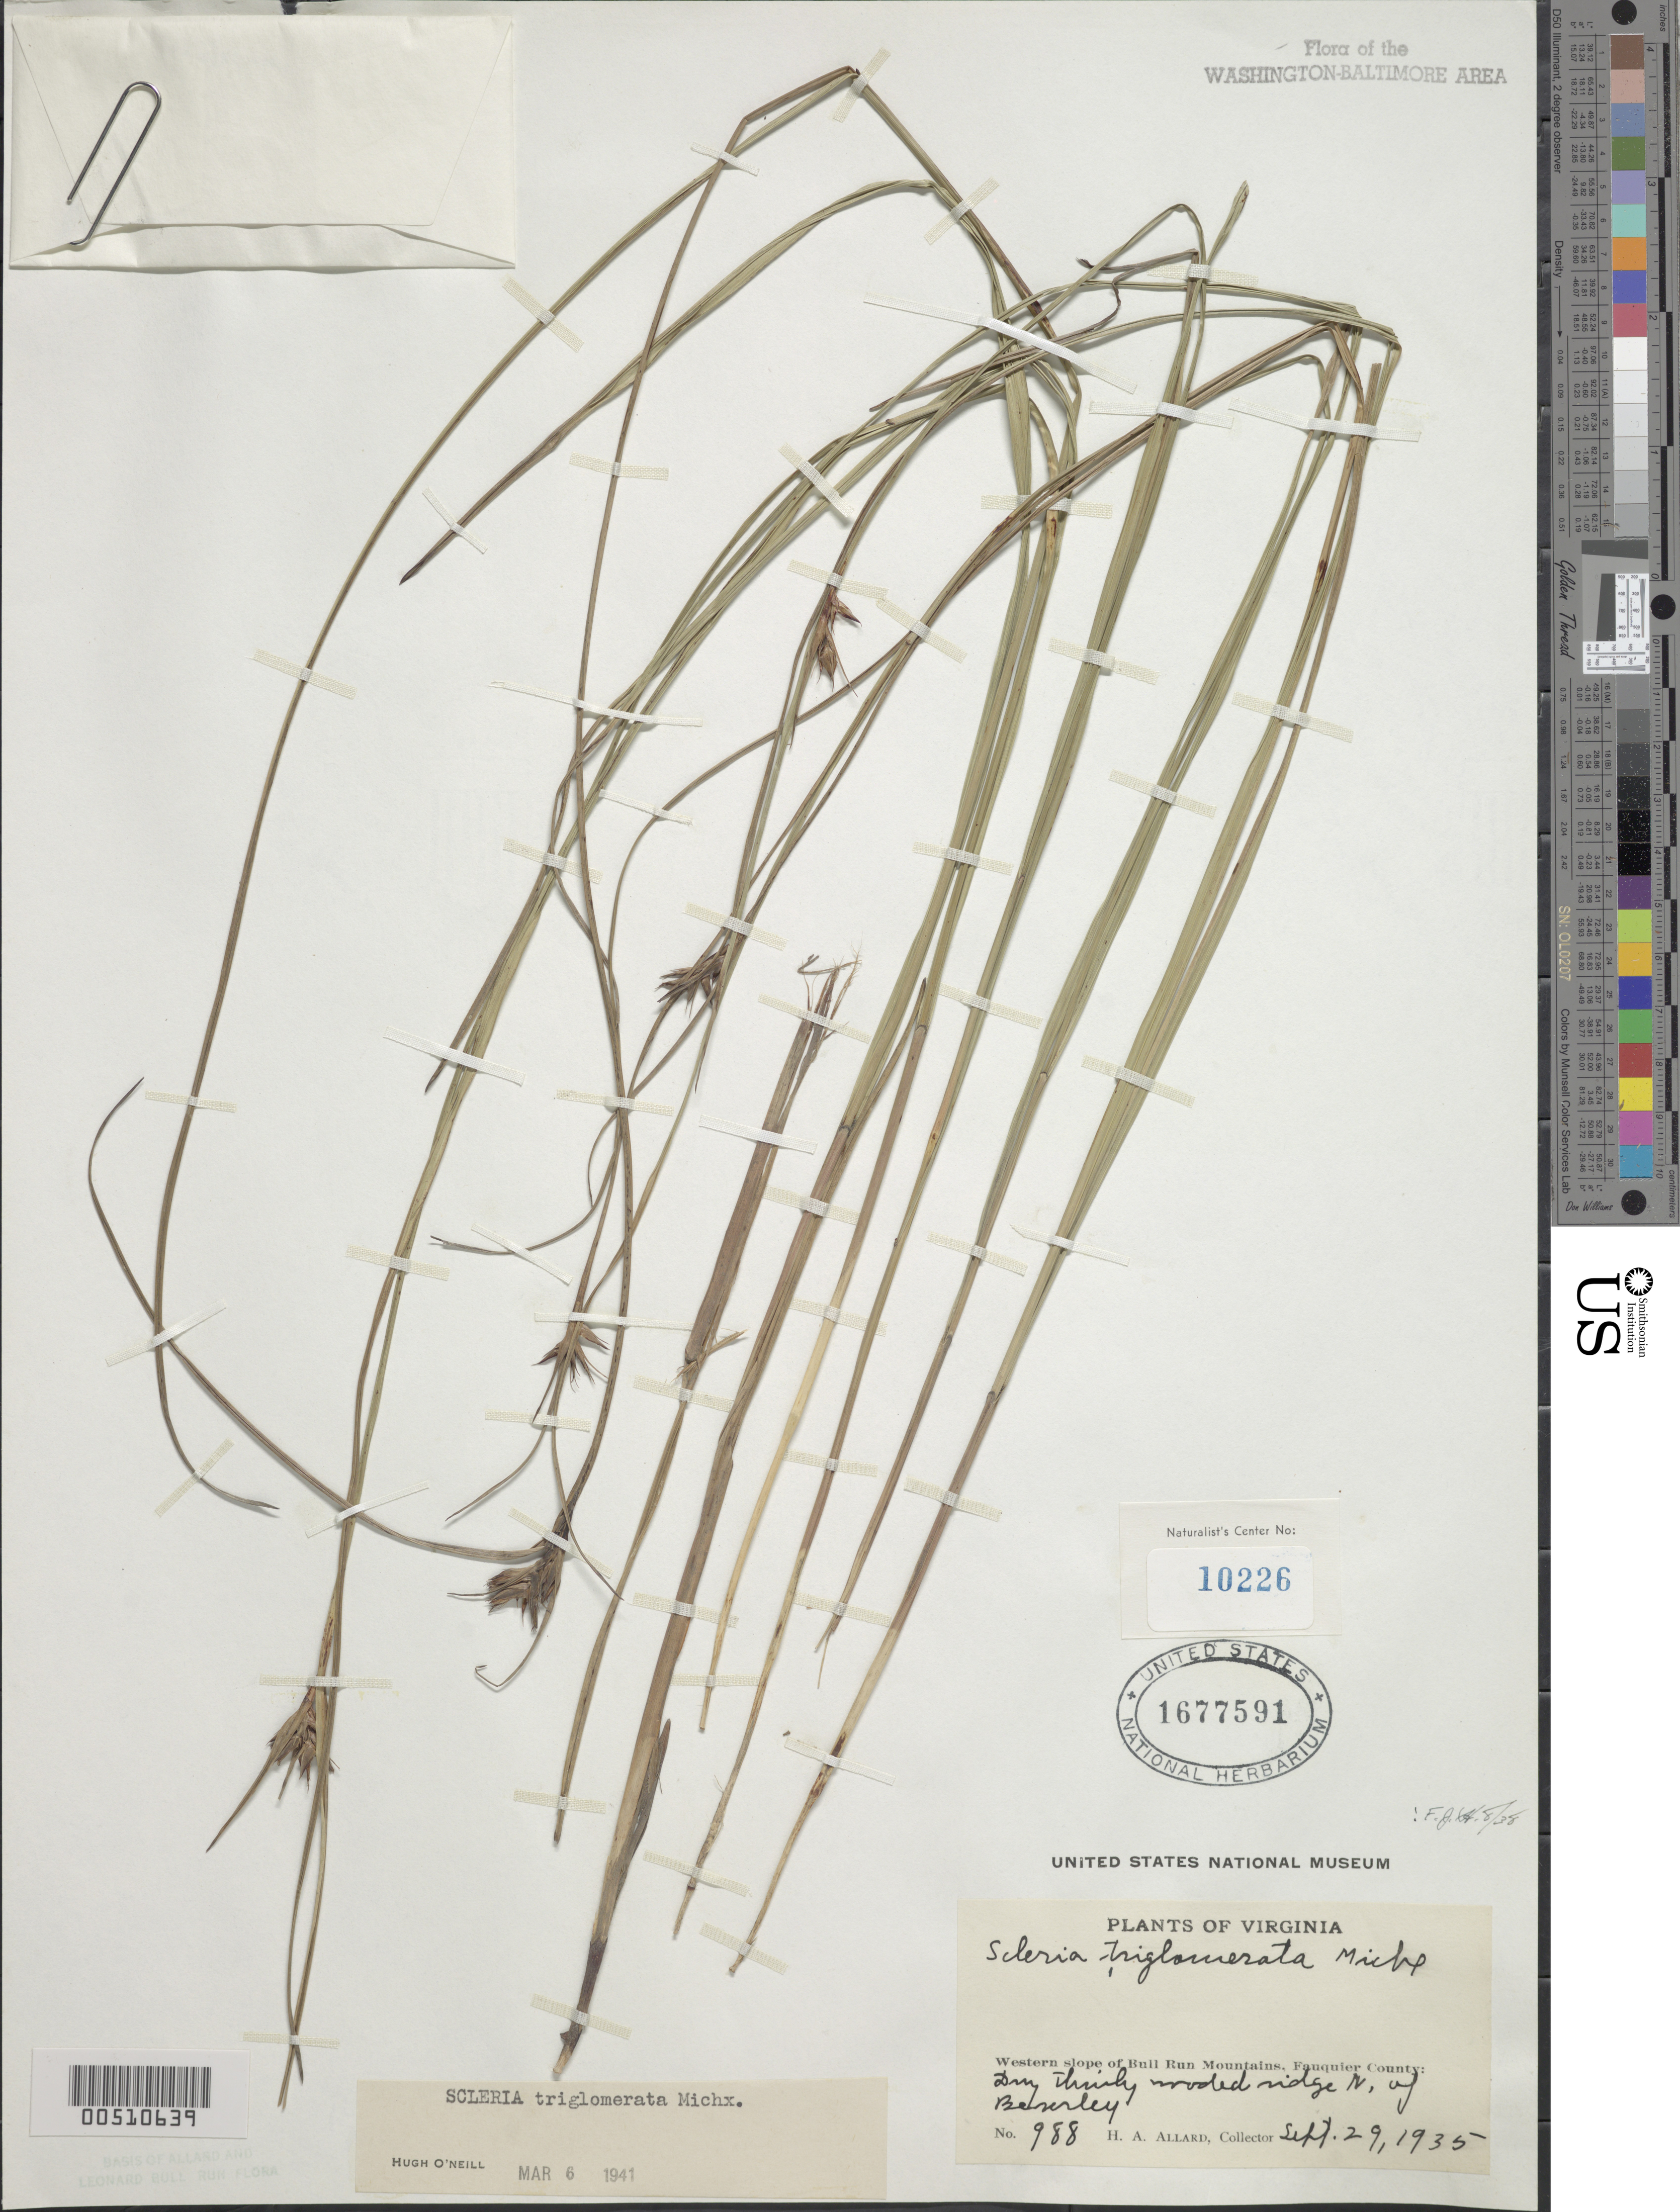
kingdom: Plantae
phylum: Tracheophyta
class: Liliopsida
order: Poales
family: Cyperaceae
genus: Scleria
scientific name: Scleria triglomerata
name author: Michx.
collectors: H. A. Allard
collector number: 988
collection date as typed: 29 Sep 1935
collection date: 1935-09-29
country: United States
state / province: Virginia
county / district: Fauquier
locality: N of Beverley, W slope of Bull Run Mts. Bull Run Mts.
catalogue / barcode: US 1677591